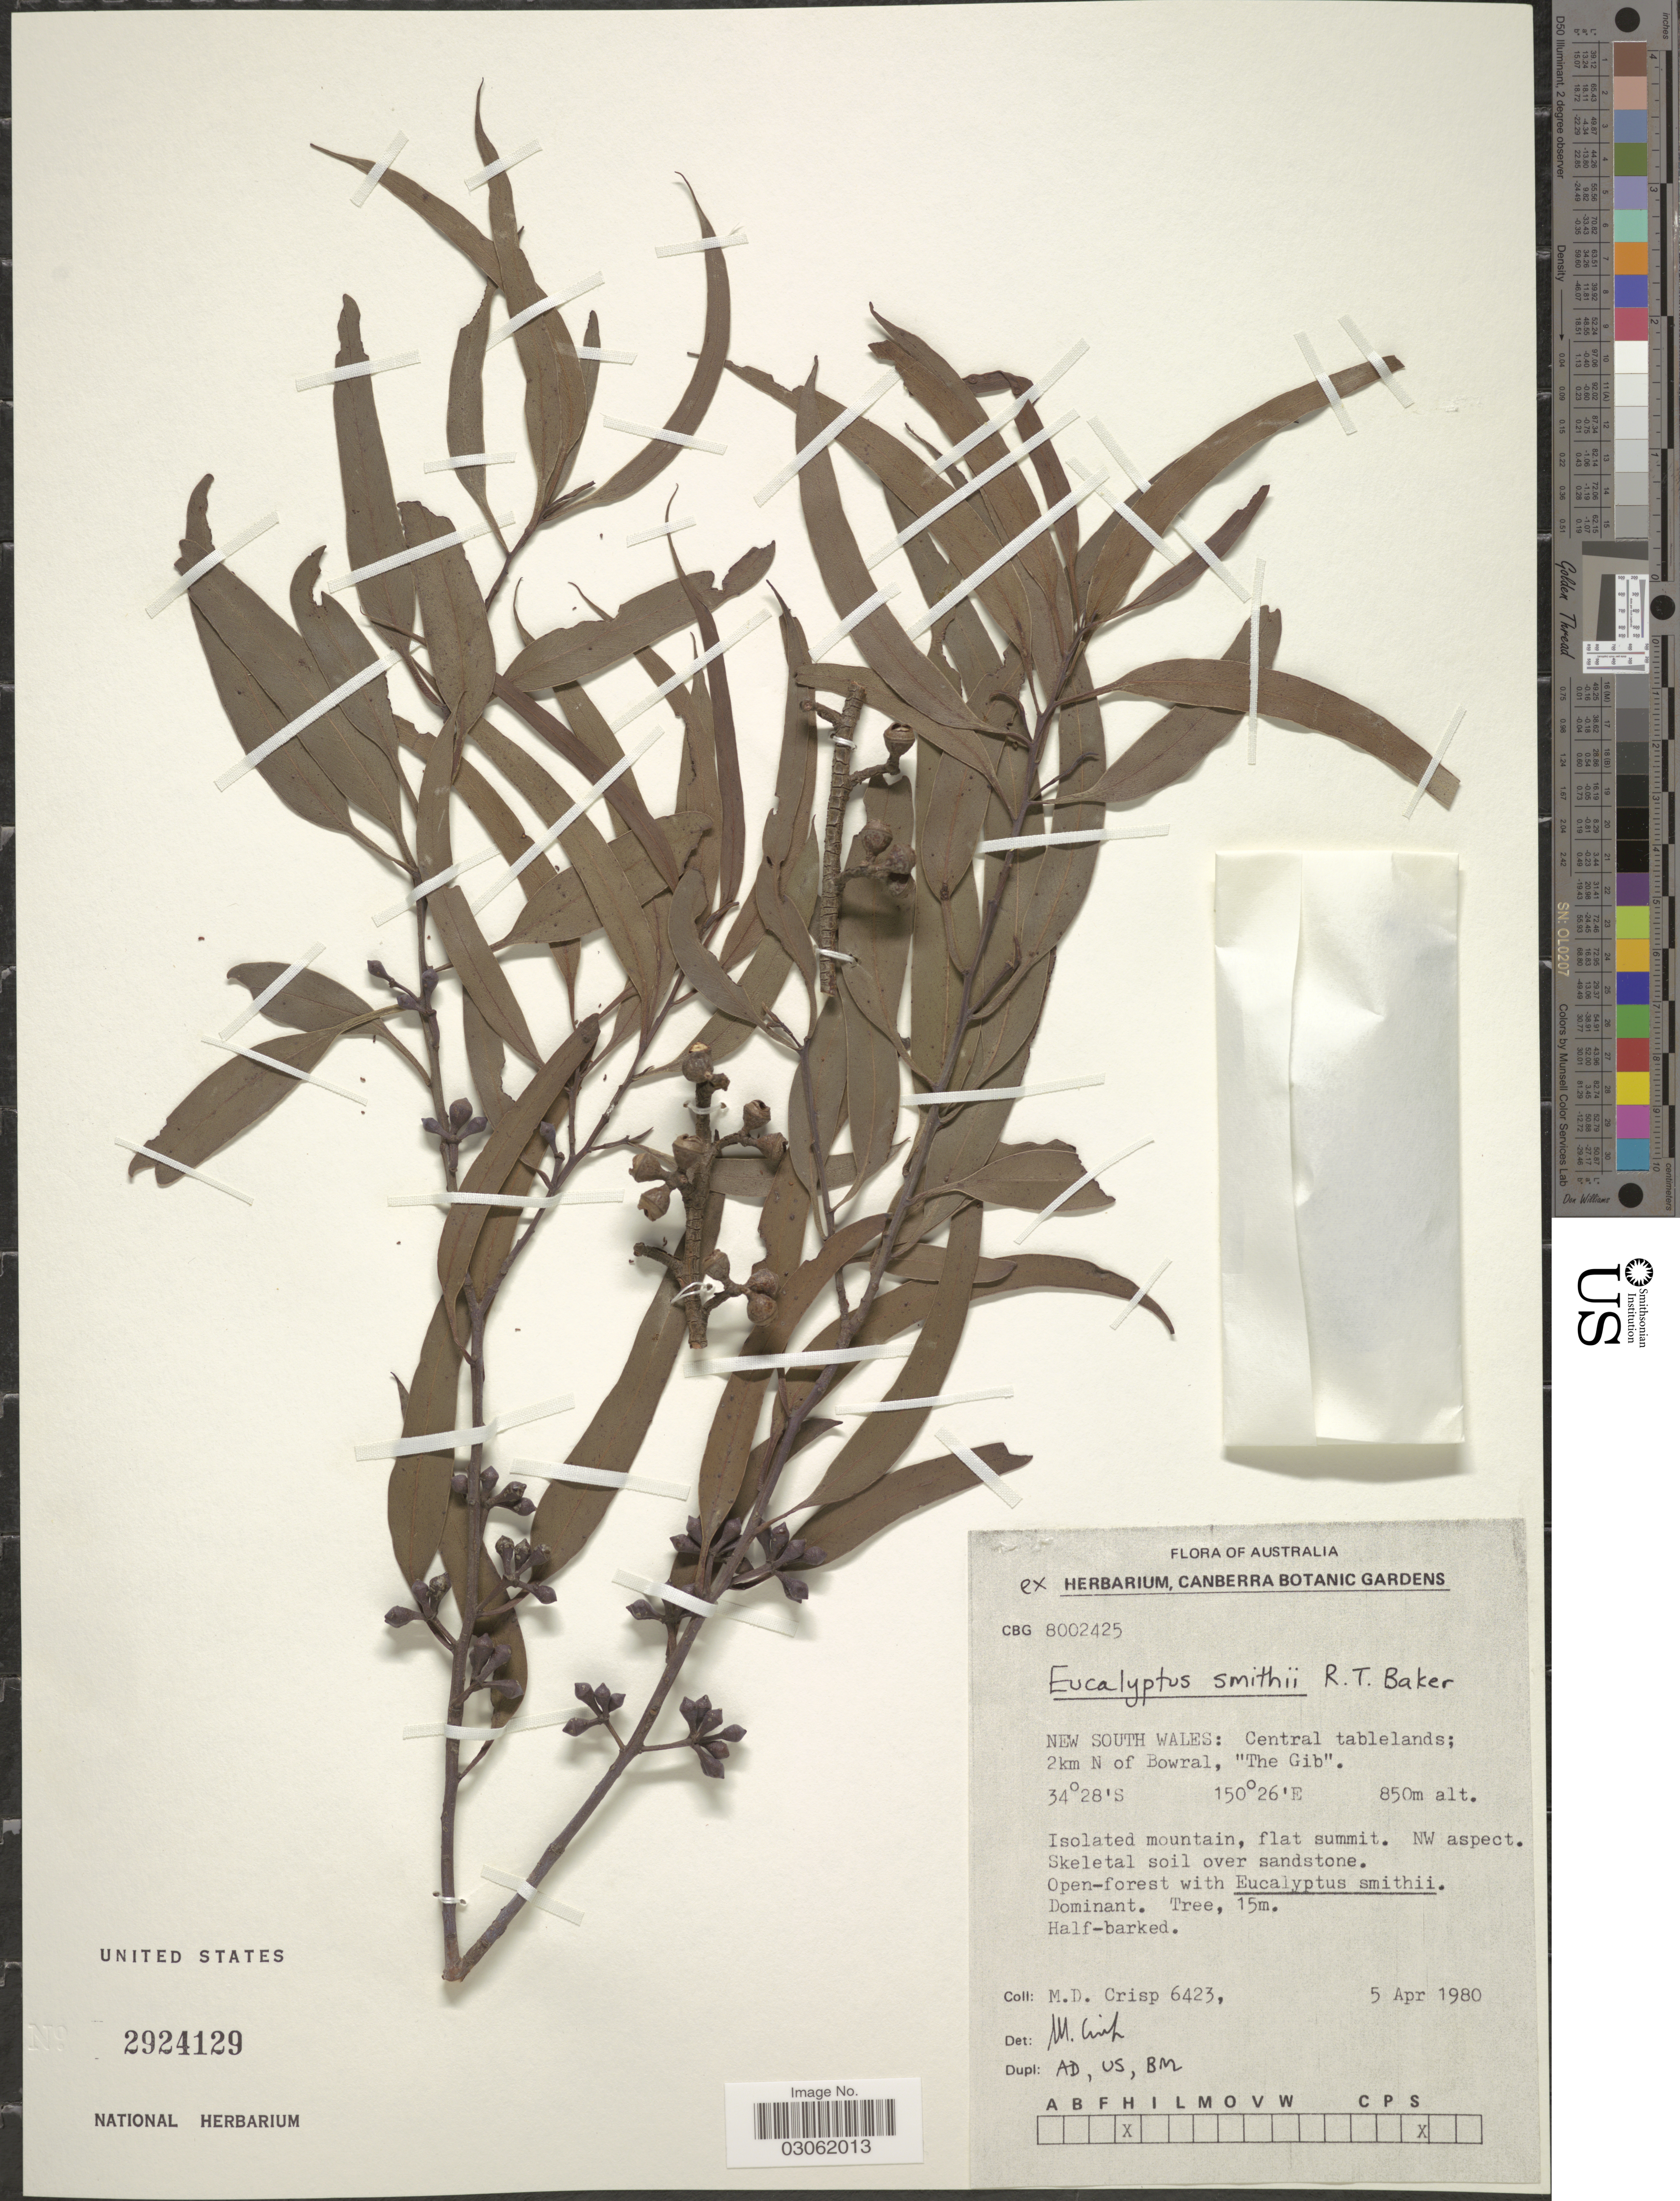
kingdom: Plantae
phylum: Tracheophyta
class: Magnoliopsida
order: Myrtales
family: Myrtaceae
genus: Eucalyptus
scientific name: Eucalyptus smithii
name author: R.T. Baker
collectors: M. Crisp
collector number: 6423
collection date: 1980-04-05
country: Australia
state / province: New South Wales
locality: Central tablelands; 2km N of Bowral, "The Gib".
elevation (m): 850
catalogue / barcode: US 2924129